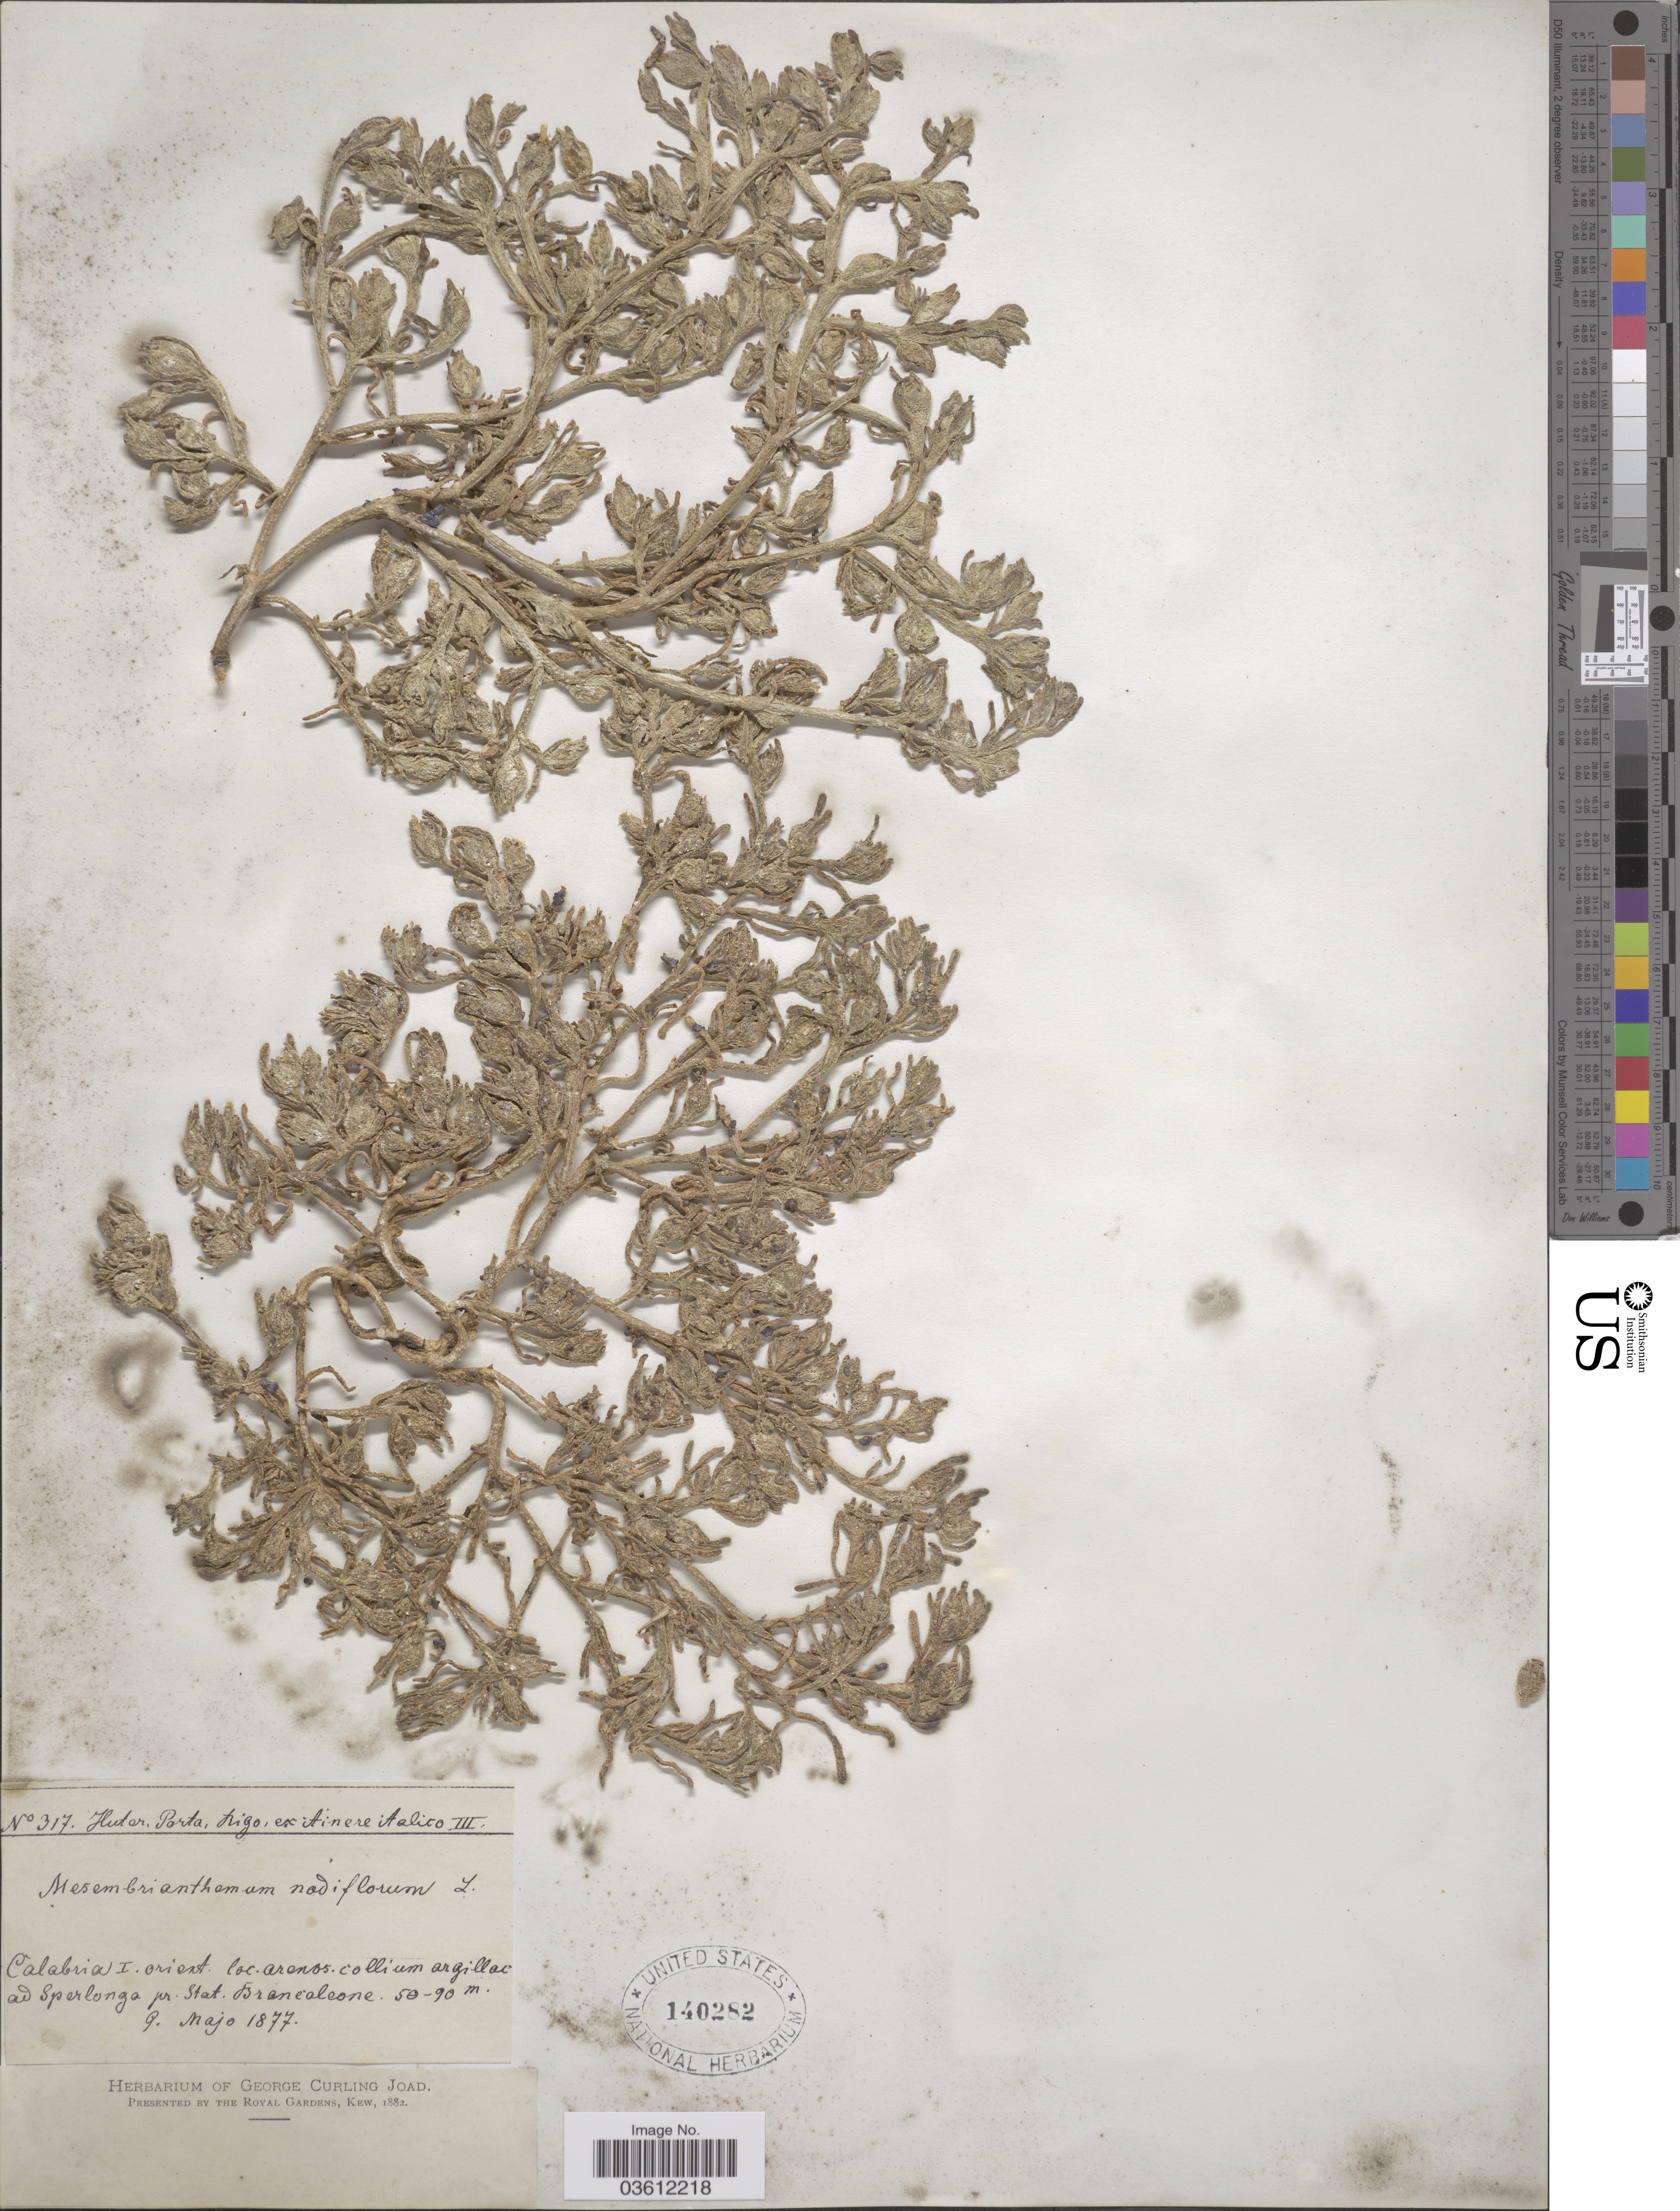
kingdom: Plantae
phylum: Tracheophyta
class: Magnoliopsida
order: Caryophyllales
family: Aizoaceae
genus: Mesembryanthemum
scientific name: Mesembryanthemum nodiflorum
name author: L.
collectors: -. Huter, -- Porta & -- Rigo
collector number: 317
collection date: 1877-05-09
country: Italy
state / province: Calabria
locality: Calabria I. orient. loc. arenos. collium argillac ad Sperlonga pr. Stat. Brancaleone.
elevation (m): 50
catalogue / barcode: US 140282